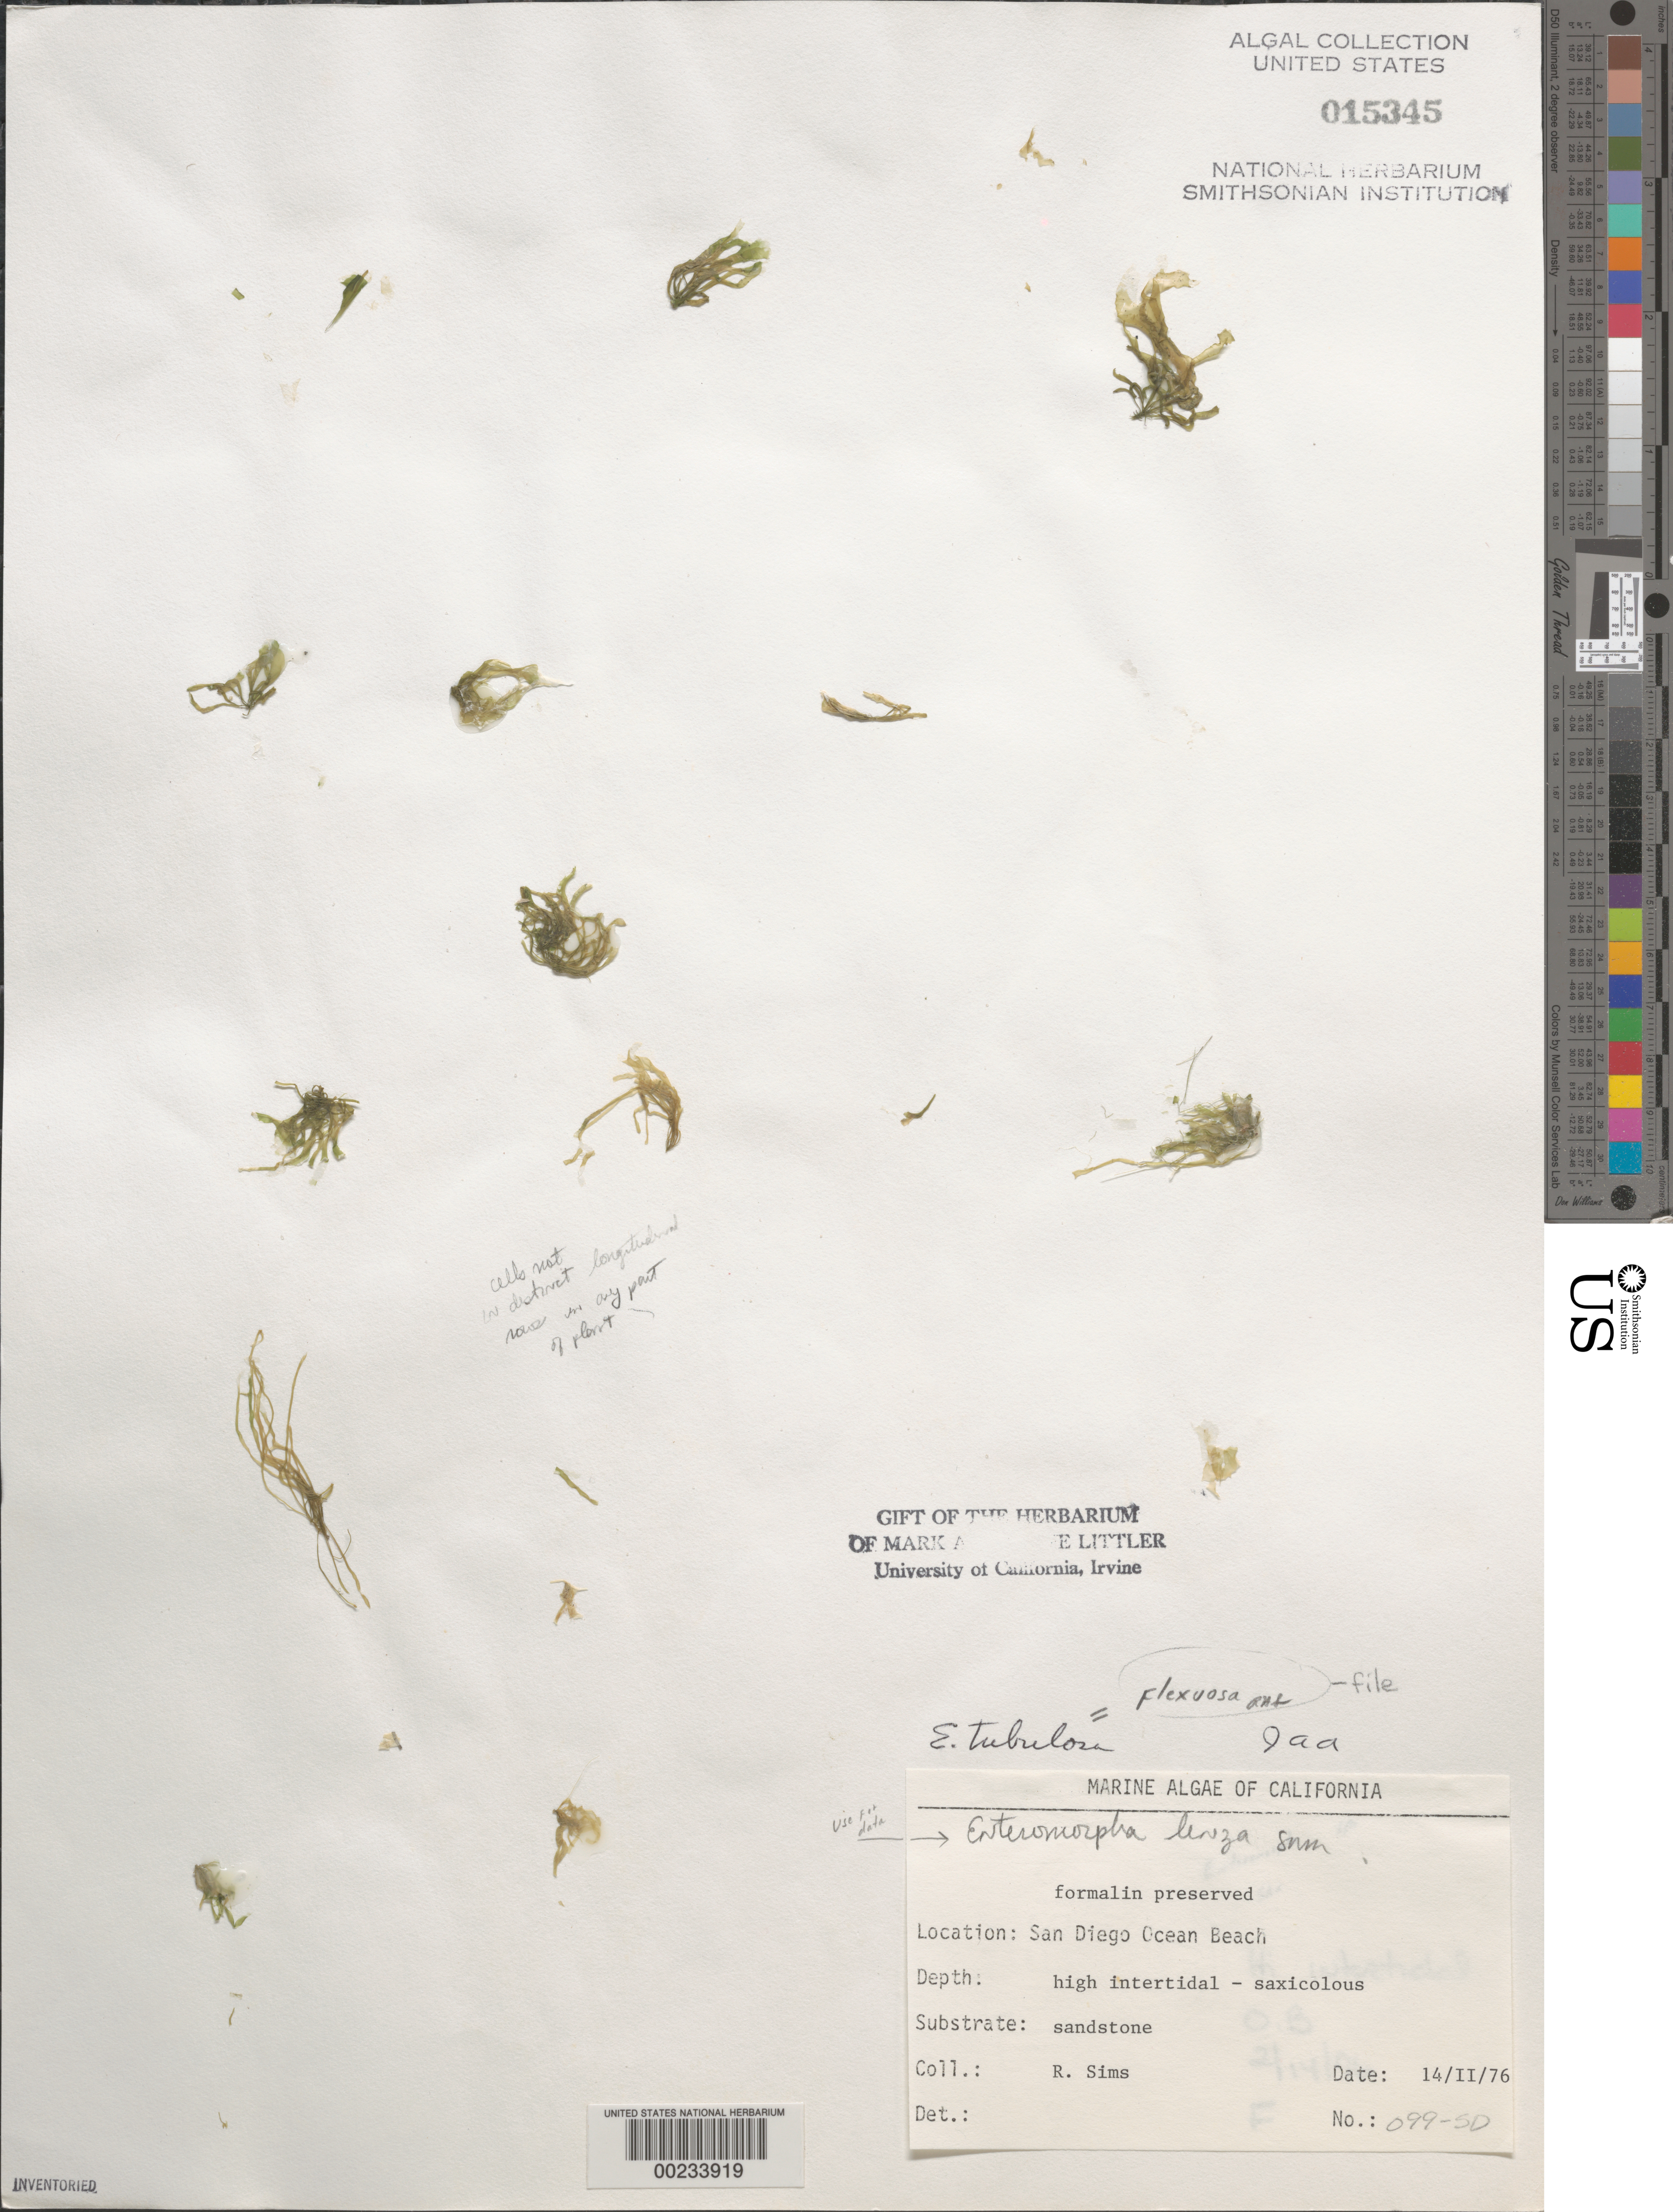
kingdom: Plantae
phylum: Chlorophyta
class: Ulvophyceae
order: Ulvales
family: Ulvaceae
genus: Ulva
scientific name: Ulva flexuosa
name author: Wulfen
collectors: R. H. Sims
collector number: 099-SD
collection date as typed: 14 Feb 1976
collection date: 1976-02-14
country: United States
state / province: California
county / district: San Diego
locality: Ocean Beach, end of Del Monte Street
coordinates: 32 44'35"N, 117 15'15"W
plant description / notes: BLM-SOCALBIGHT Rocky Intertidal Survey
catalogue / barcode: US 15345